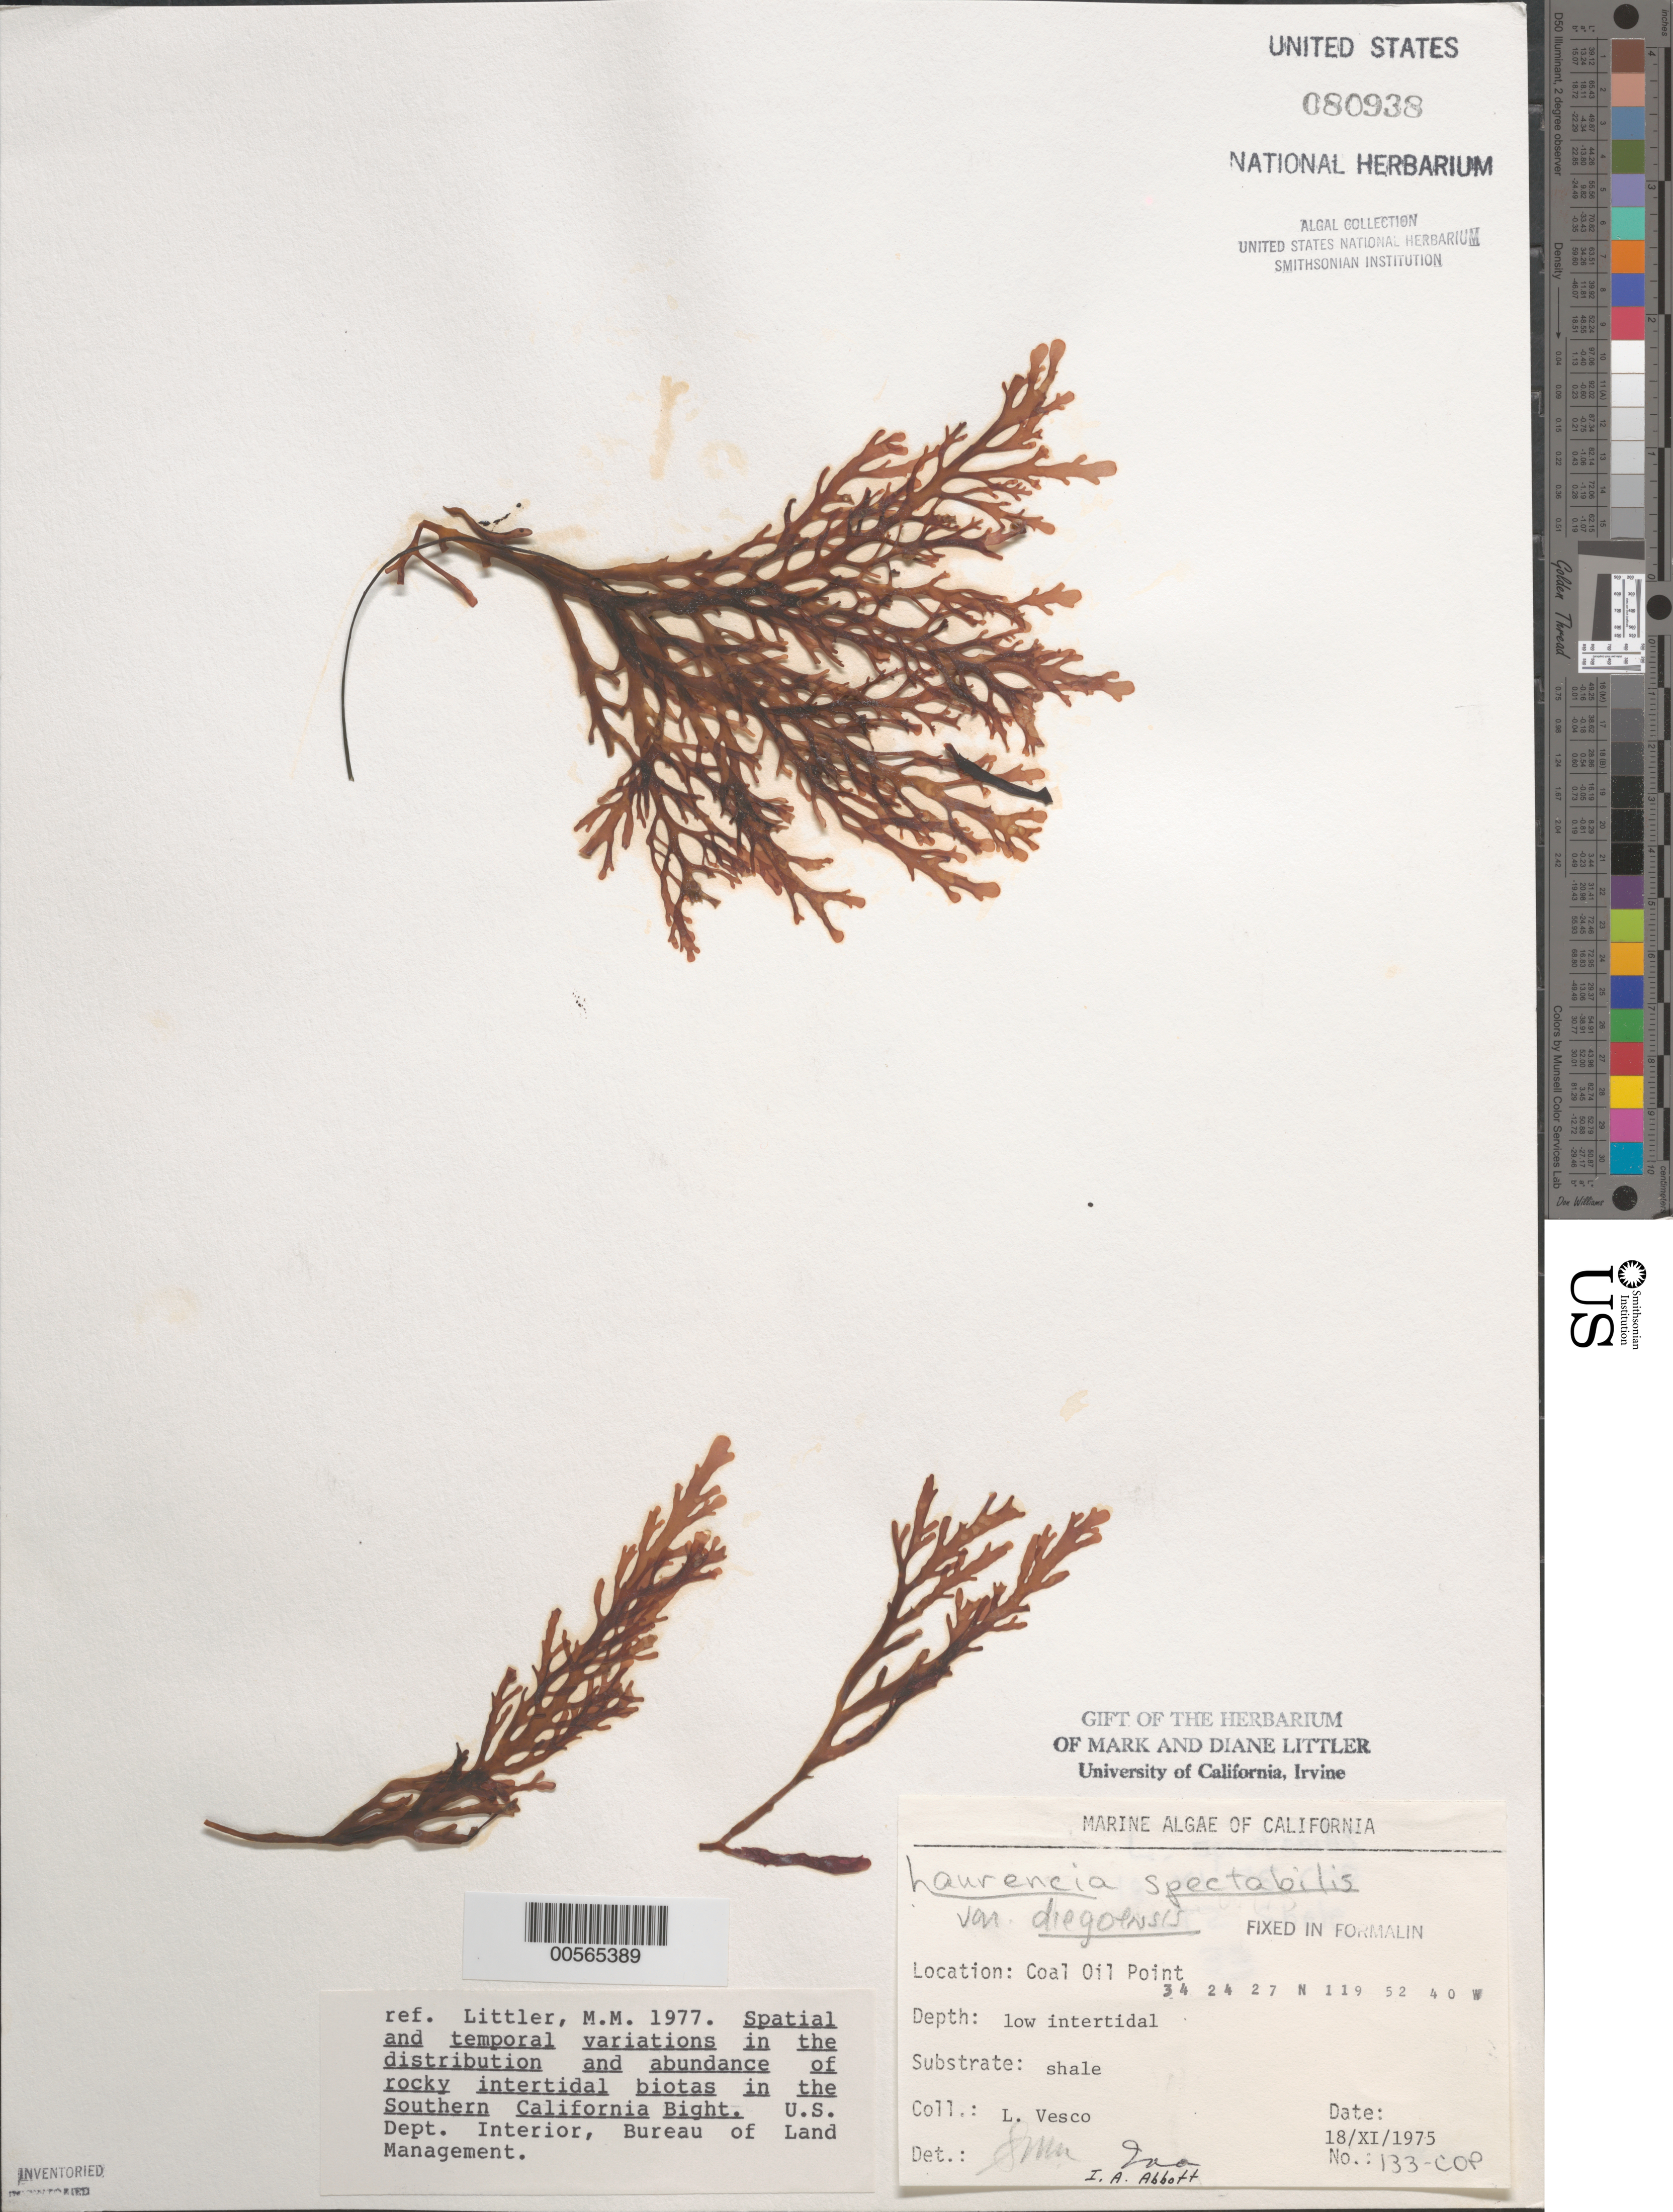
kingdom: Plantae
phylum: Rhodophyta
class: Florideophyceae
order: Ceramiales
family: Rhodomelaceae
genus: Osmundea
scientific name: Osmundea spectabilis var. diegoensis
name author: (E.Y. Dawson) K.W. Nam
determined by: Algae name updating Project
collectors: L. Vesco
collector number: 133-COP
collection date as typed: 18 Nov 1975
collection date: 1975-11-18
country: United States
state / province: California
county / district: Santa Barbara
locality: Coal Oil Point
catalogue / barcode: US 80938